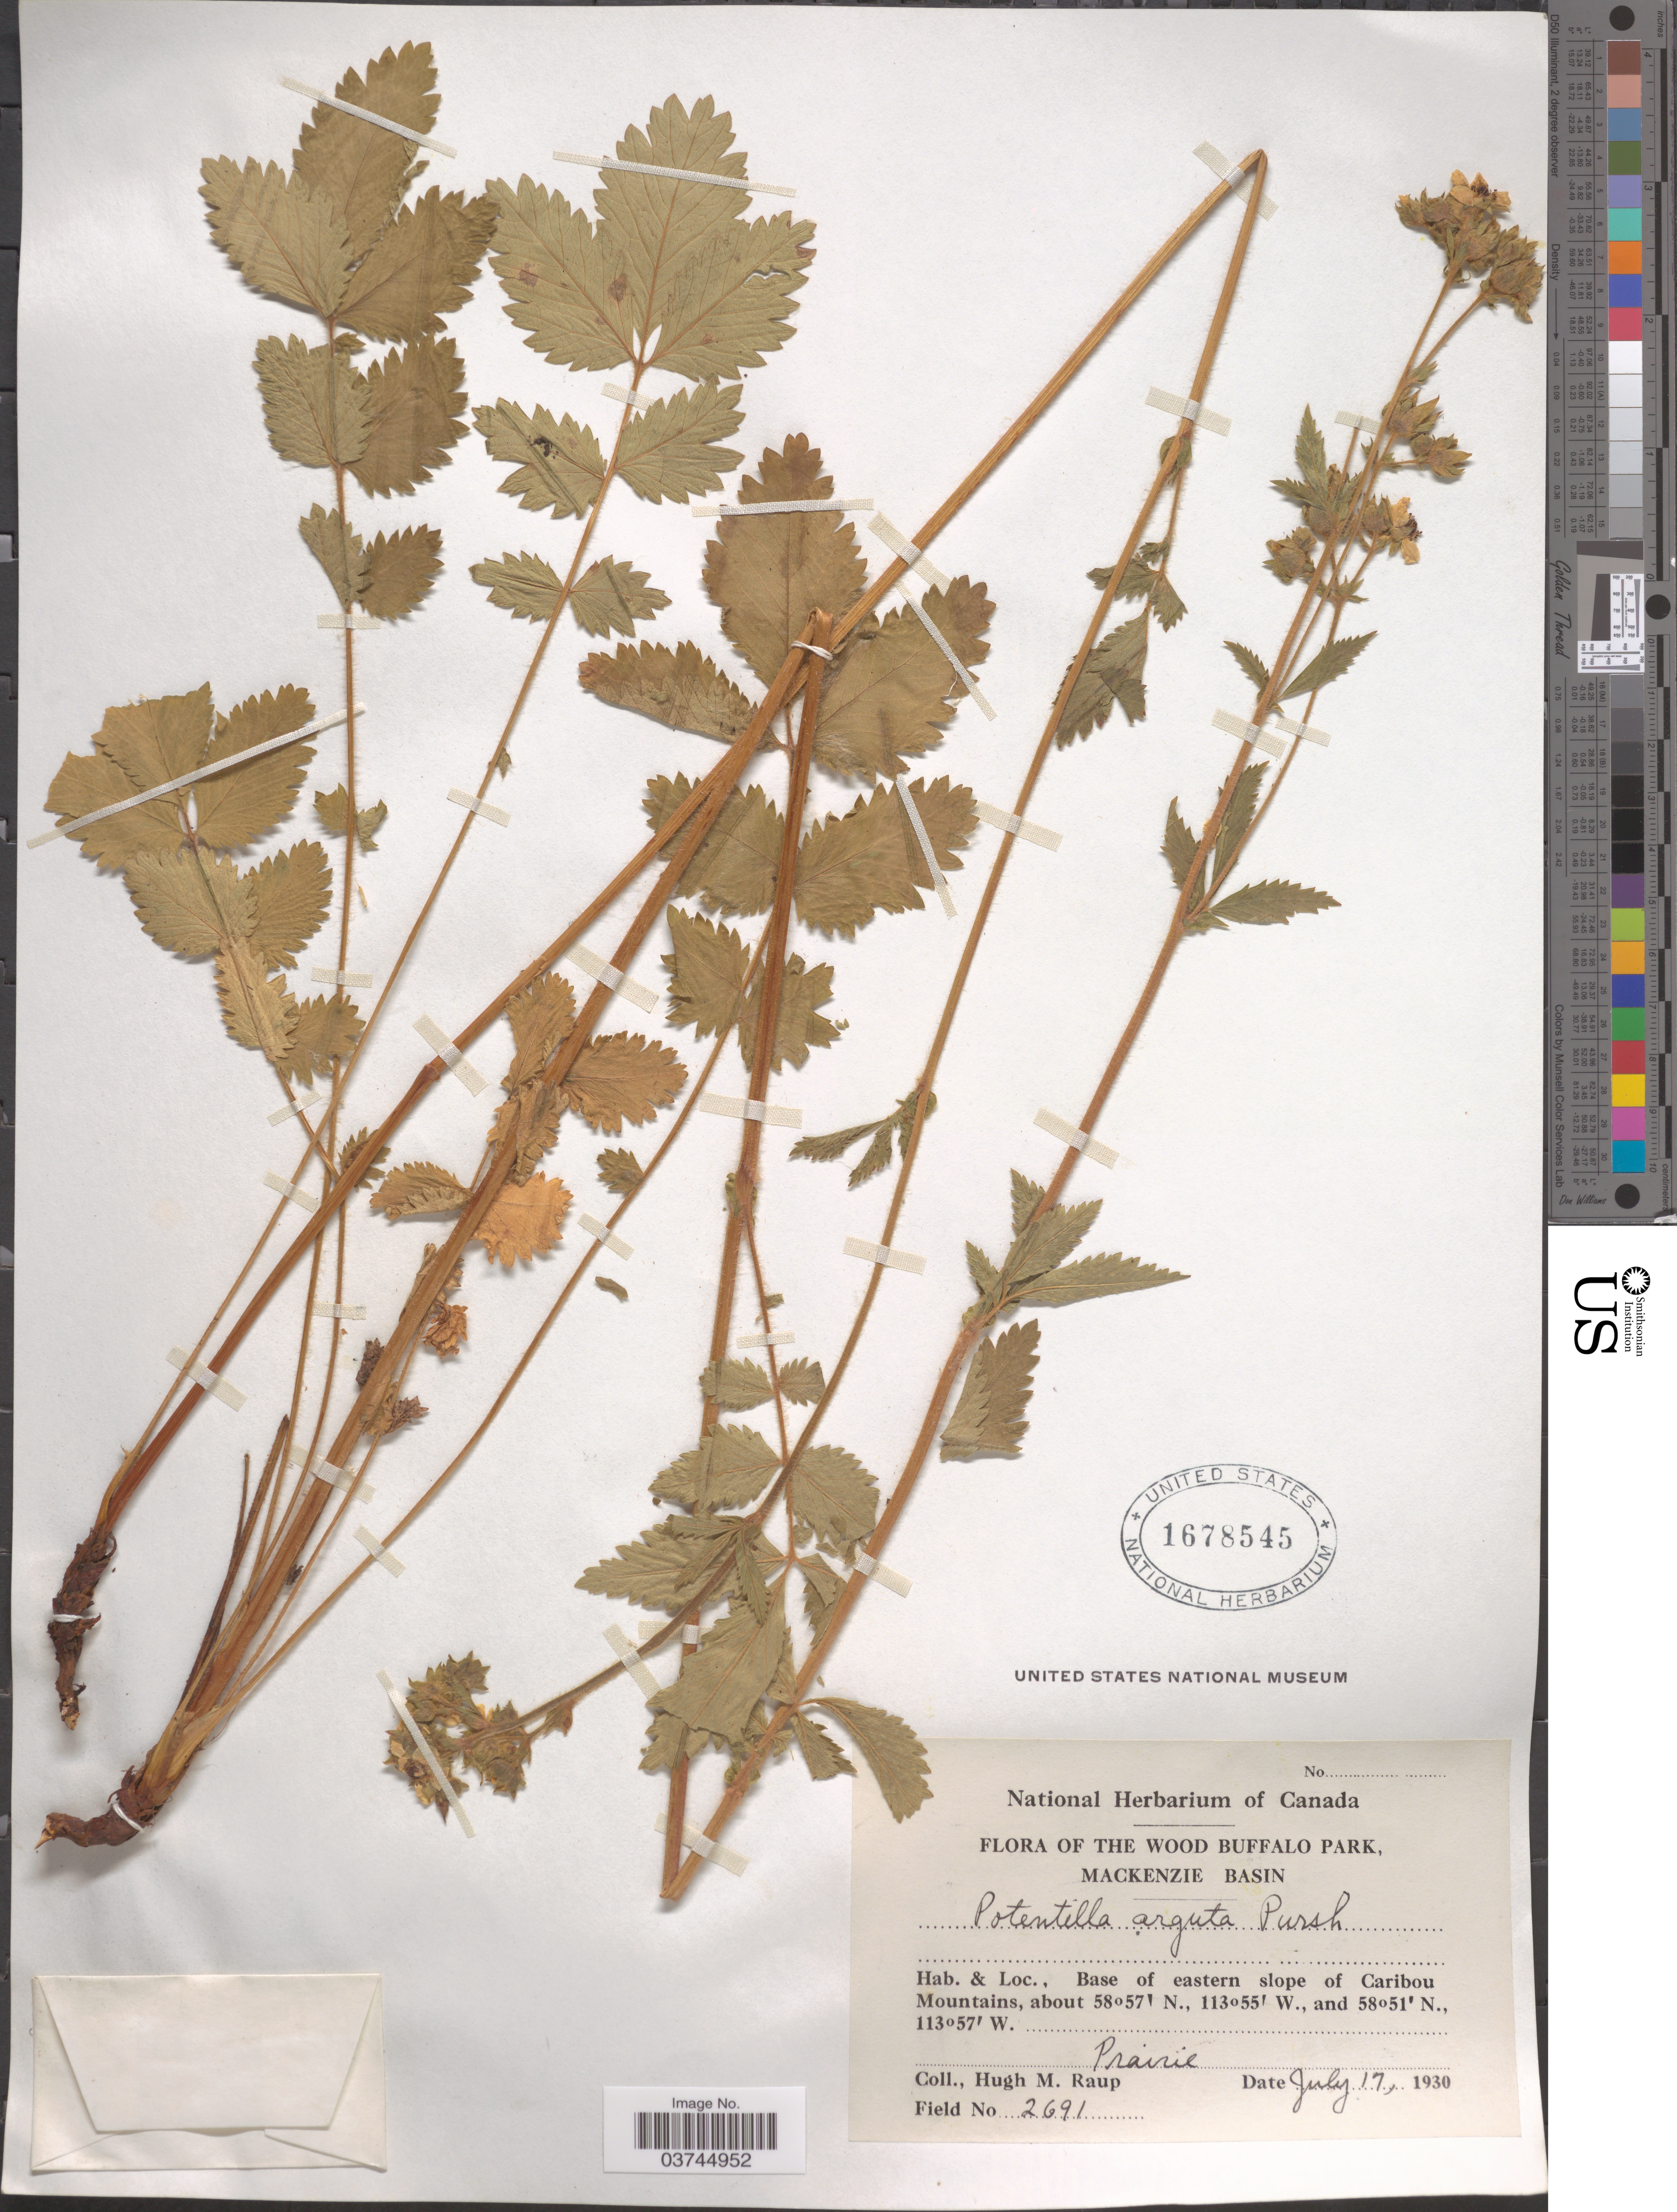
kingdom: Plantae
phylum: Tracheophyta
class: Magnoliopsida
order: Rosales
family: Rosaceae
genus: Drymocallis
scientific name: Drymocallis arguta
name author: (Pursh) Rydb.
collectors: H. Raup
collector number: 2691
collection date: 1930-07-17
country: Canada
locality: Wood Buffalo Park, Mackenzie Basin. Base of eastern slope of Caribou Mountains.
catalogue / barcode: US 1678545